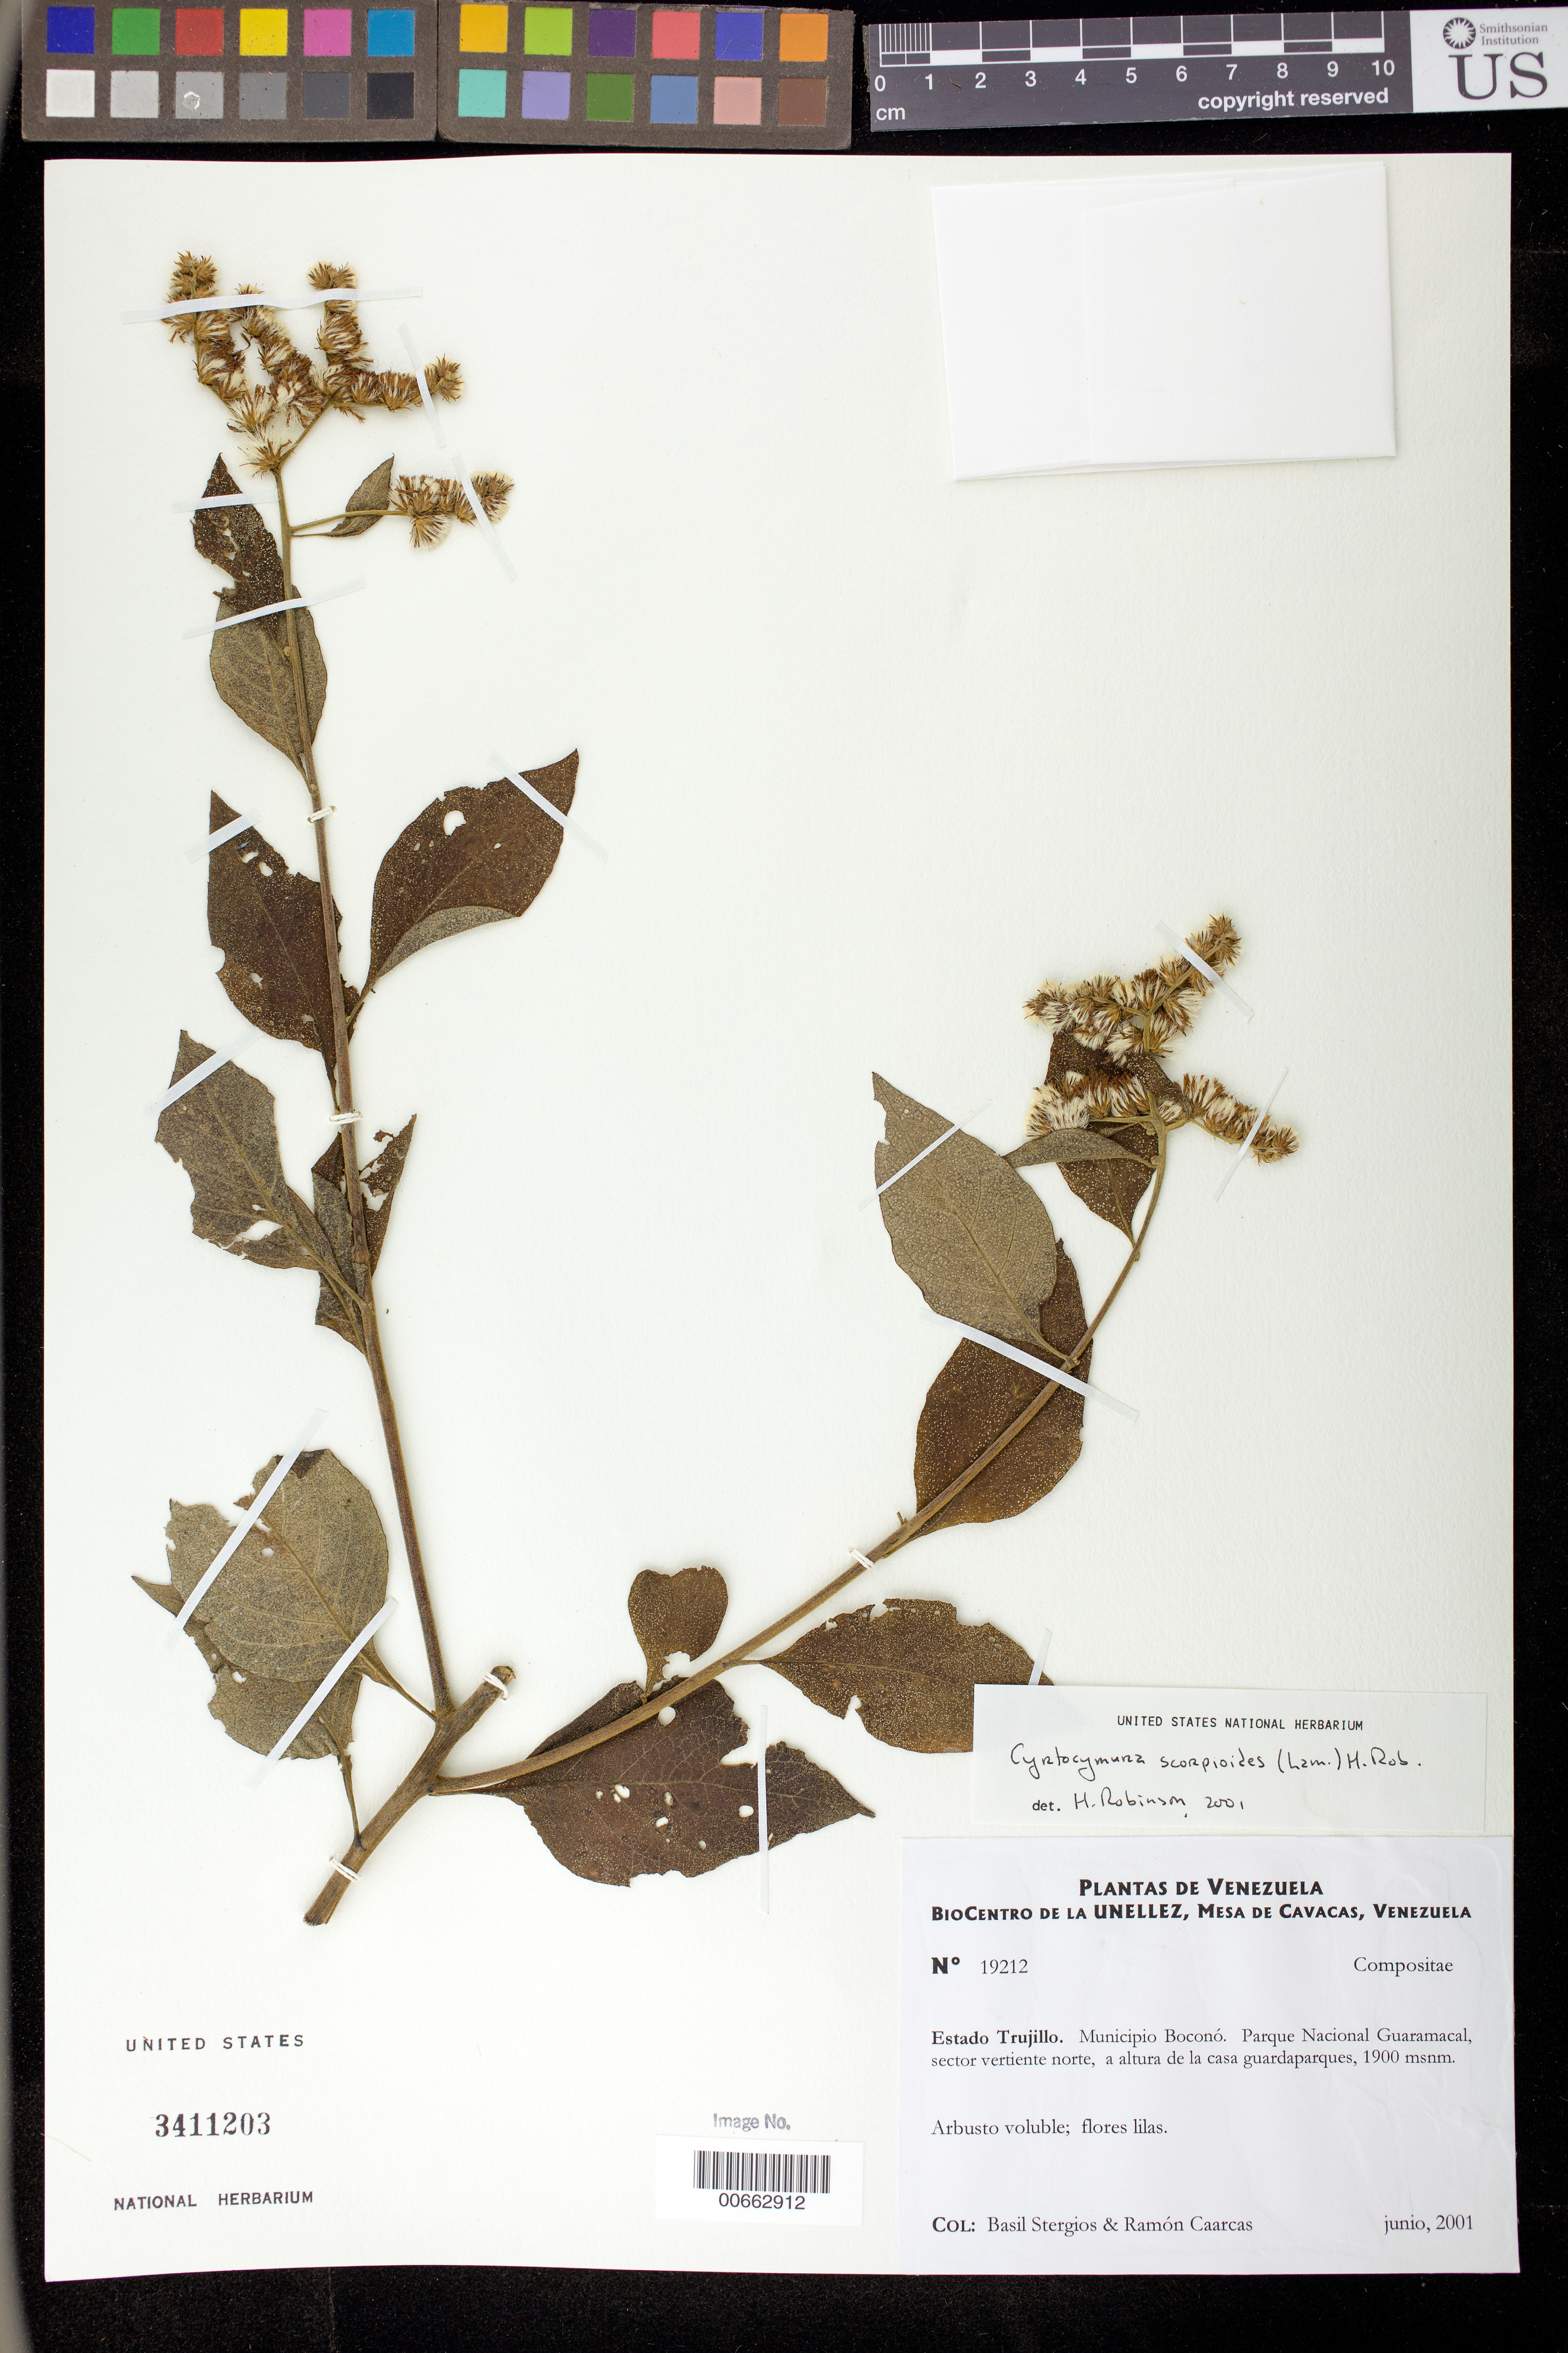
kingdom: Plantae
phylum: Tracheophyta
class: Magnoliopsida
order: Asterales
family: Asteraceae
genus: Cyrtocymura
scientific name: Cyrtocymura scorpioides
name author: (Lam.) H. Rob.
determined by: Robinson, Harold E., (US)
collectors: B. G. Stergios & R. Caracas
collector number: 19212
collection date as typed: Jun 2001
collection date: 2001-06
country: Venezuela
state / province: Trujillo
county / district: Boconó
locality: Parque Nacional Guaramacal, sector vertiente N, a altura de la casa guardaparques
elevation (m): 1900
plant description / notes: K, PORT, TEX, US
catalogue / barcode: US 3411203